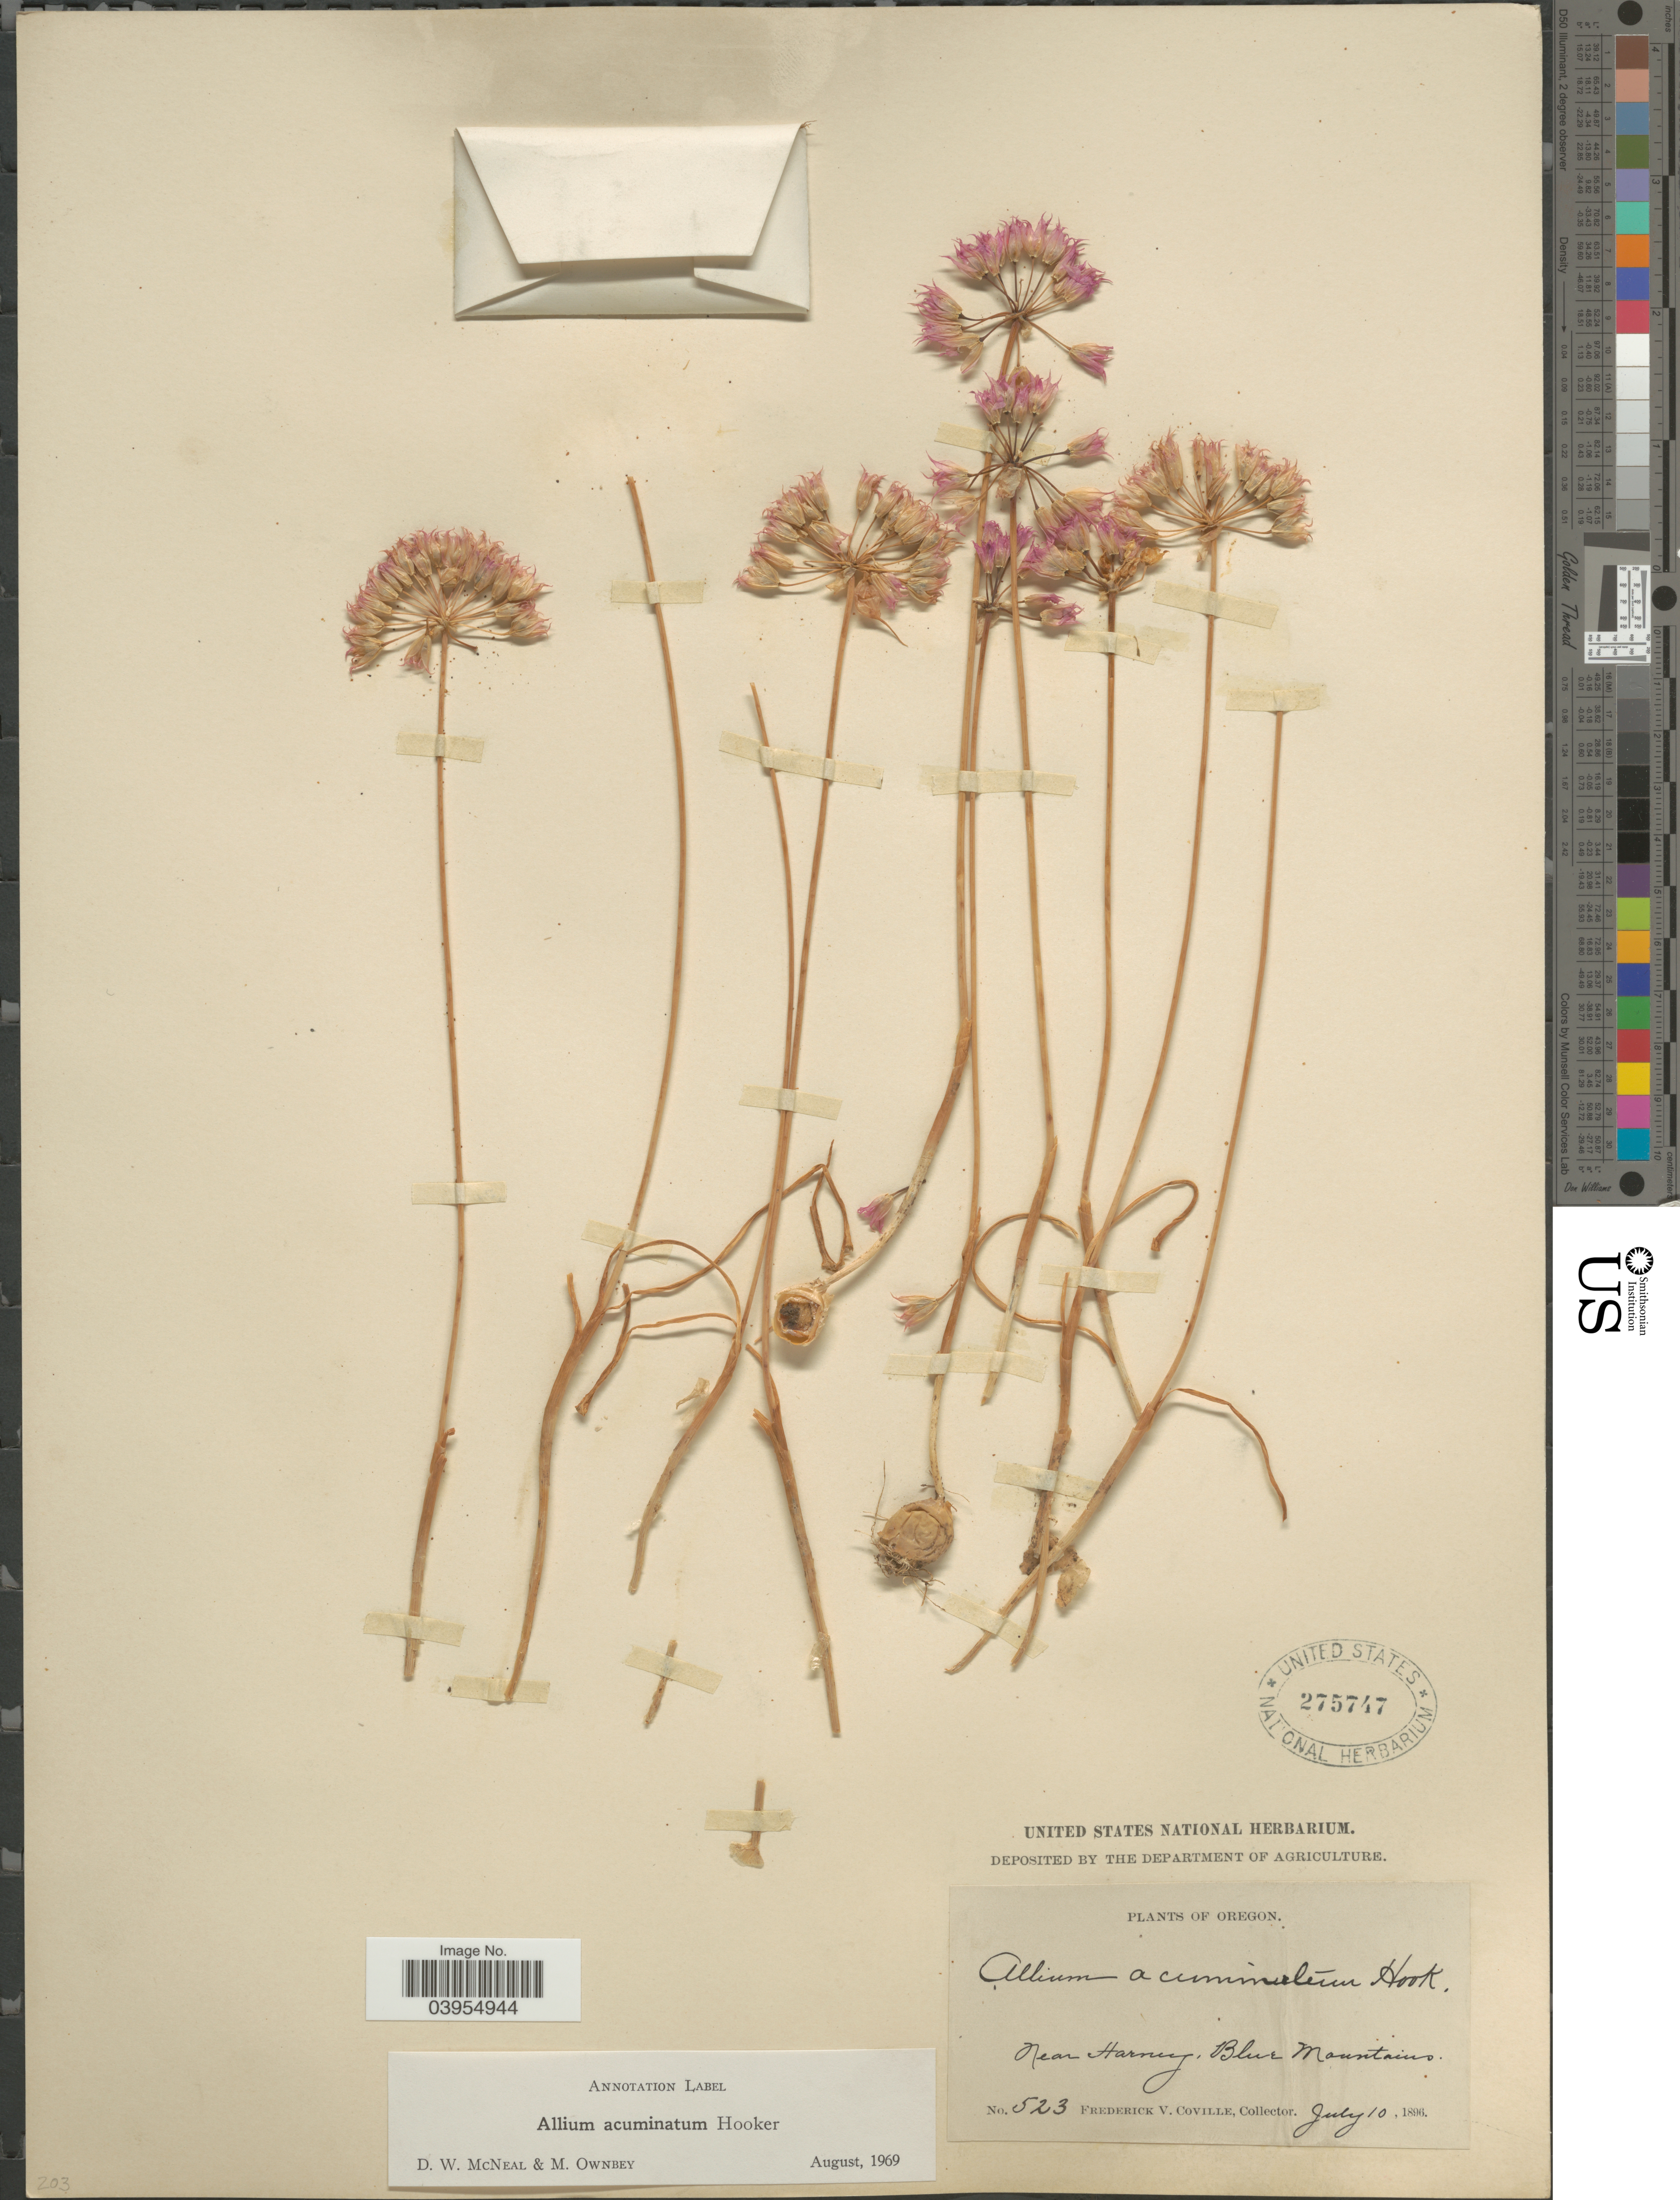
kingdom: Plantae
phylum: Tracheophyta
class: Liliopsida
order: Asparagales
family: Amaryllidaceae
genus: Allium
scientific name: Allium acuminatum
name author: Hook.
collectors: F. V. Coville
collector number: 523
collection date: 1896-07-10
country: United States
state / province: Oregon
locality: Near Harney, Blue Mountains.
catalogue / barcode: US 275747